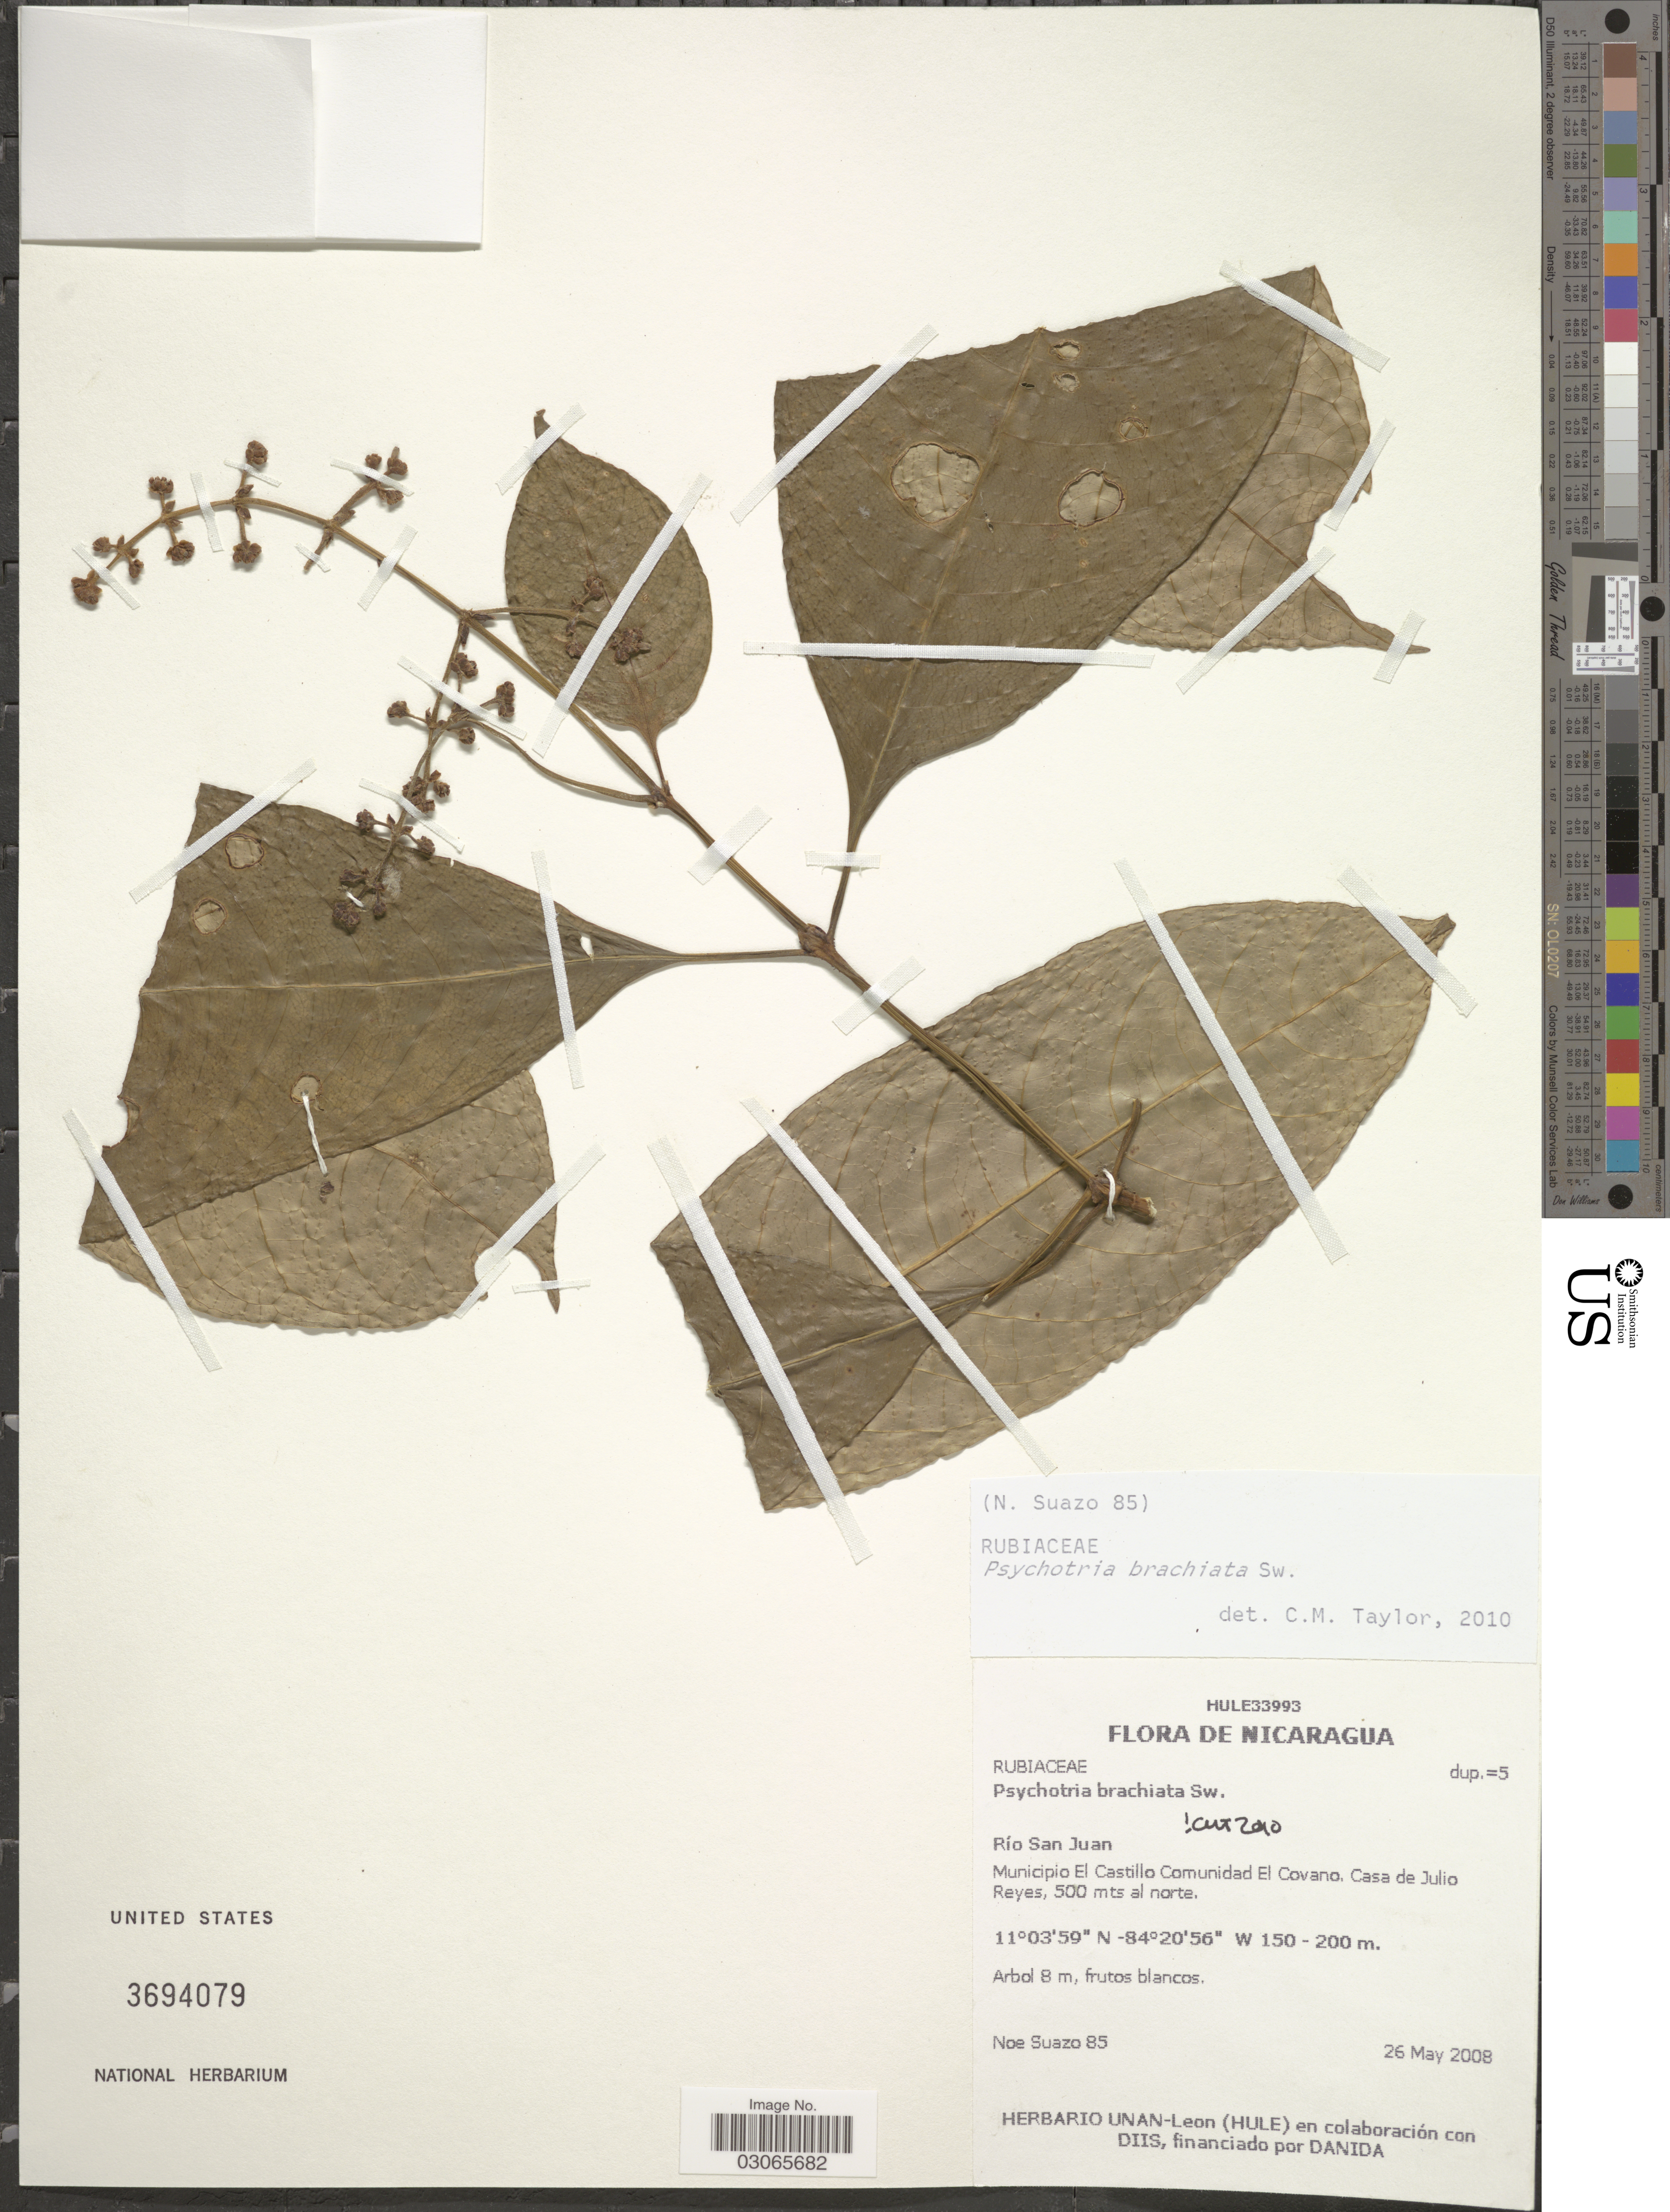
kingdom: Plantae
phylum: Tracheophyta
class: Magnoliopsida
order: Gentianales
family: Rubiaceae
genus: Psychotria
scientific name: Psychotria brachiata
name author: Sw.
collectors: N. Suazo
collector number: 85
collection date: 2008-05-26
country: Nicaragua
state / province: Rio San Juan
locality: Municipio El Castillo Comunidad El Covano. Casa de Julio Reyes, 500 mts al norte.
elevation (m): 150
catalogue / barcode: US 3694079